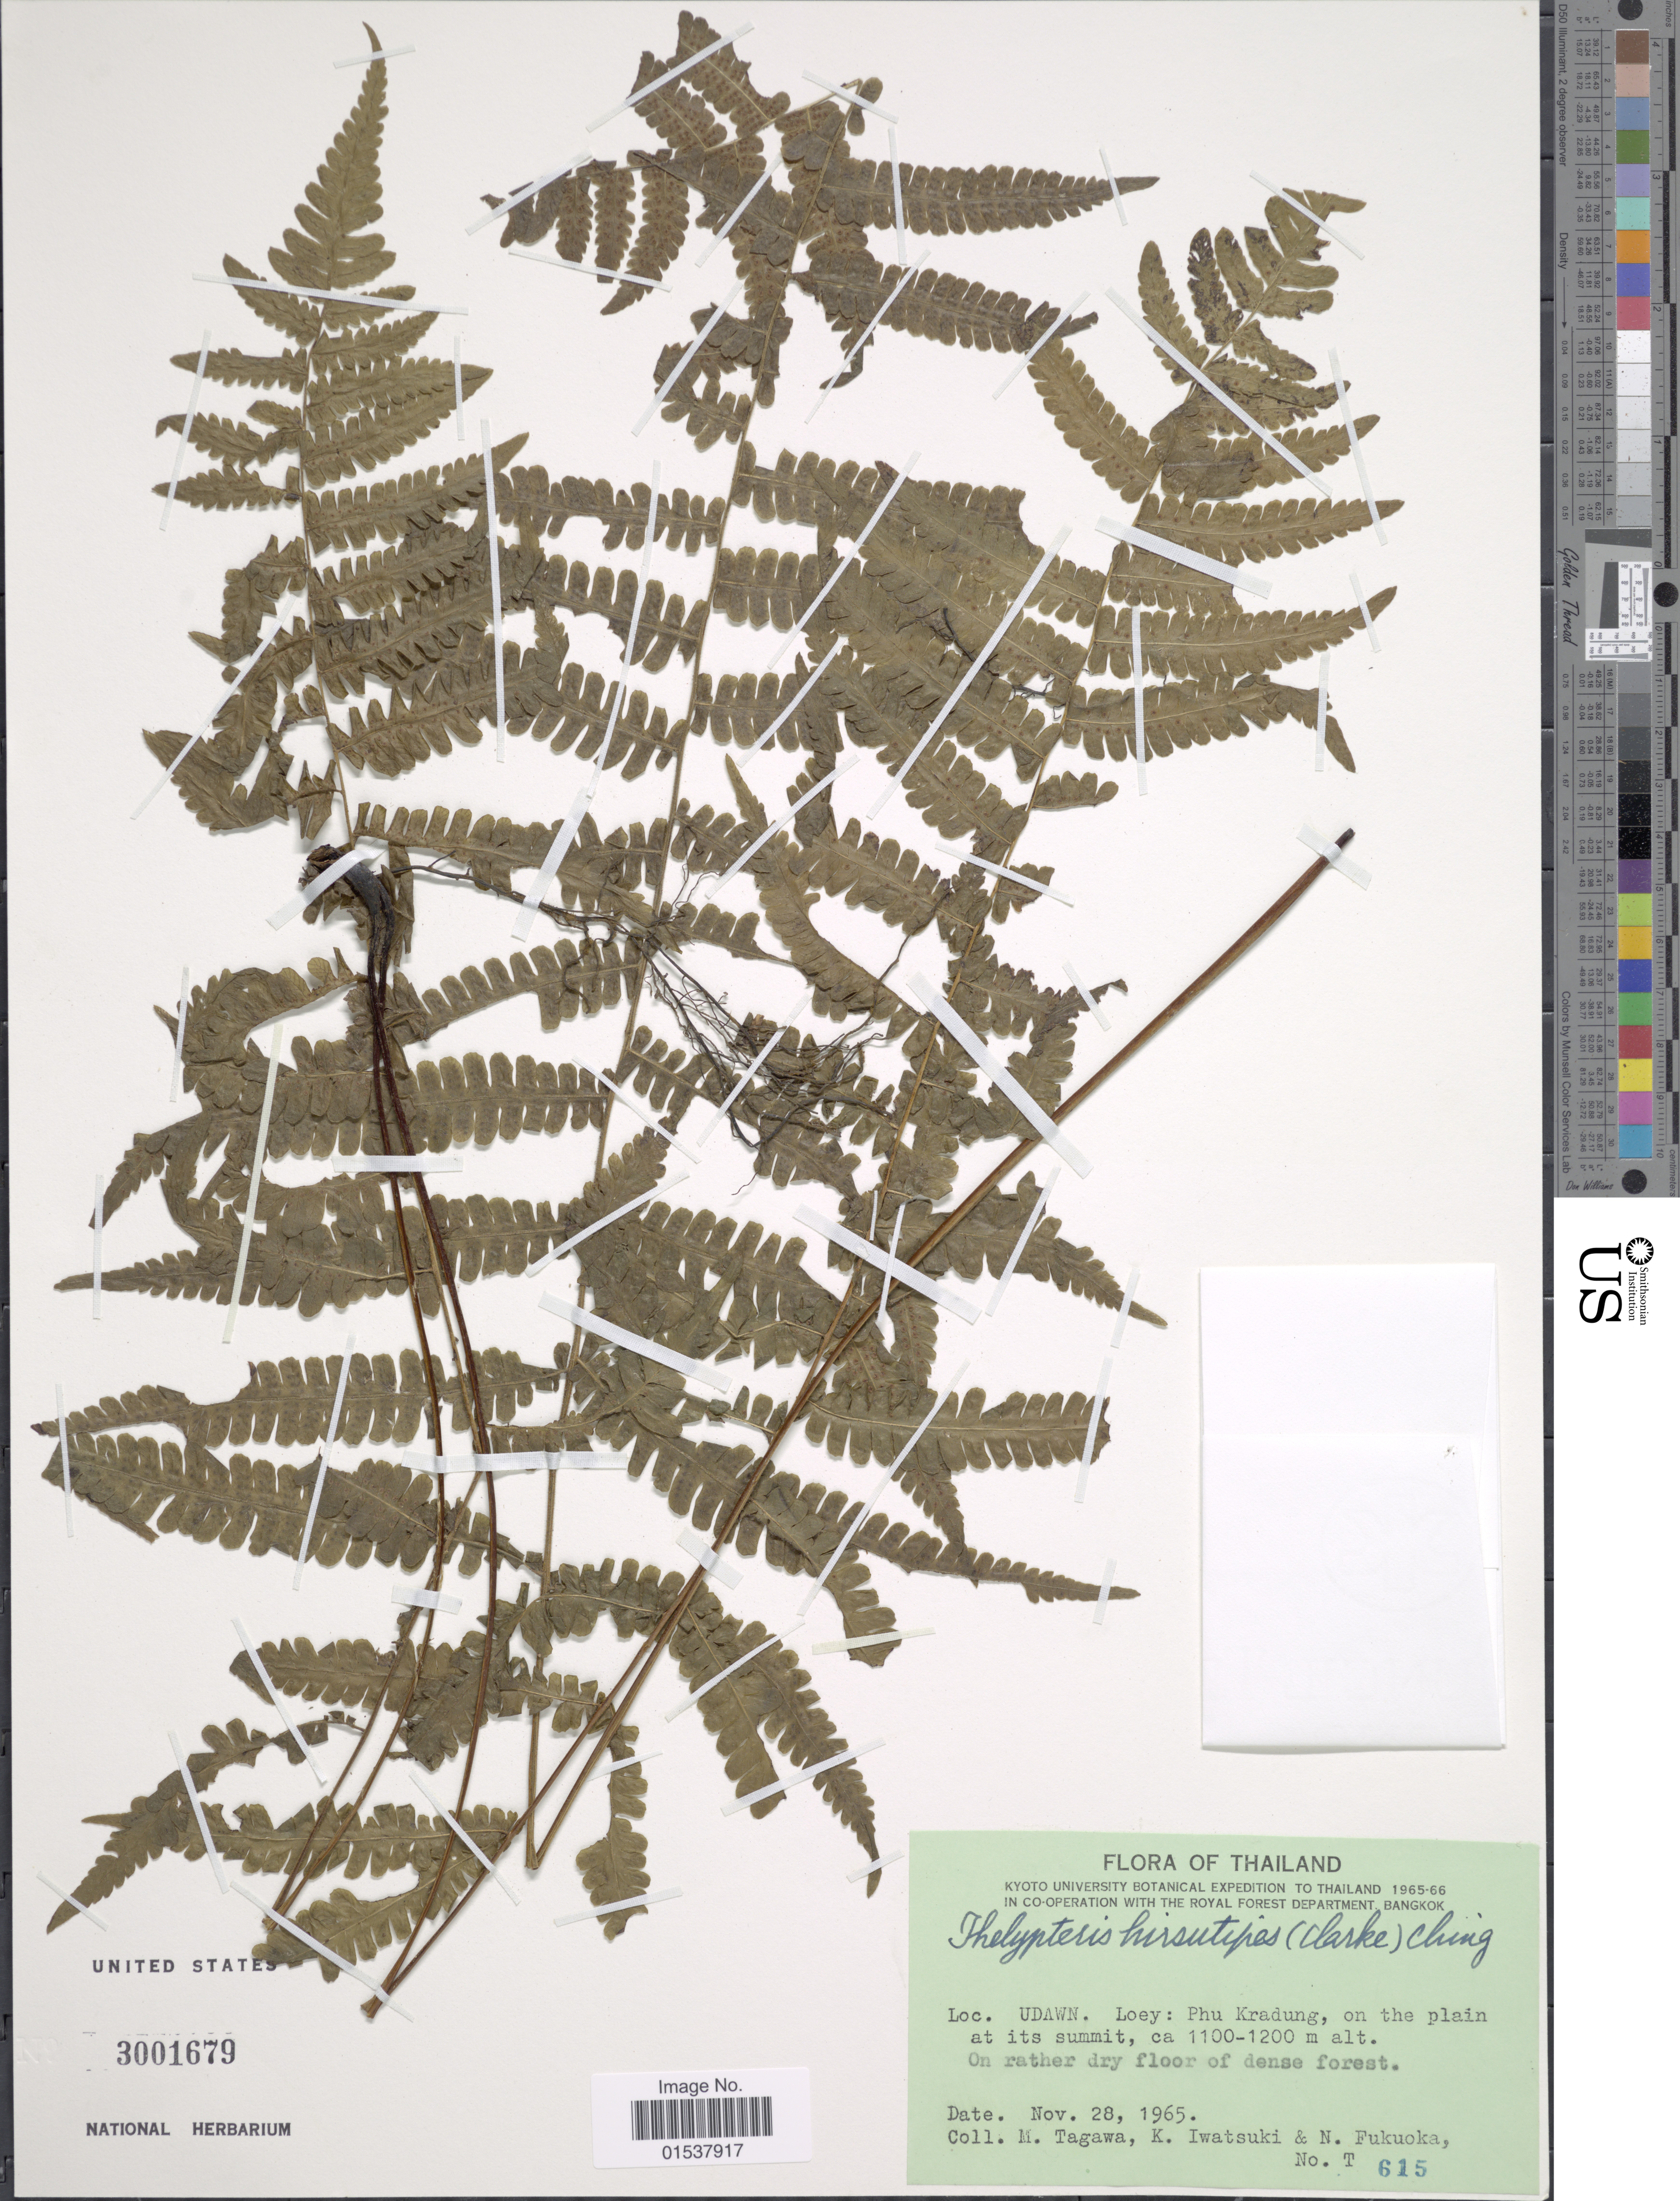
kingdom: Plantae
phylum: Tracheophyta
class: Polypodiopsida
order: Polypodiales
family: Thelypteridaceae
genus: Parathelypteris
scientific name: Parathelypteris hirsutipes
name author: (C.B. Clarke) Ching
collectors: M. Tagawa, K. Iwatsuki & N. Fukuoka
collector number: T615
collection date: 1965-11-28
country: Thailand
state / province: Loei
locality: Udawn, Loey: Phu Kradung, on the plain at its summit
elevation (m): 1100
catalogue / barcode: US 3001679